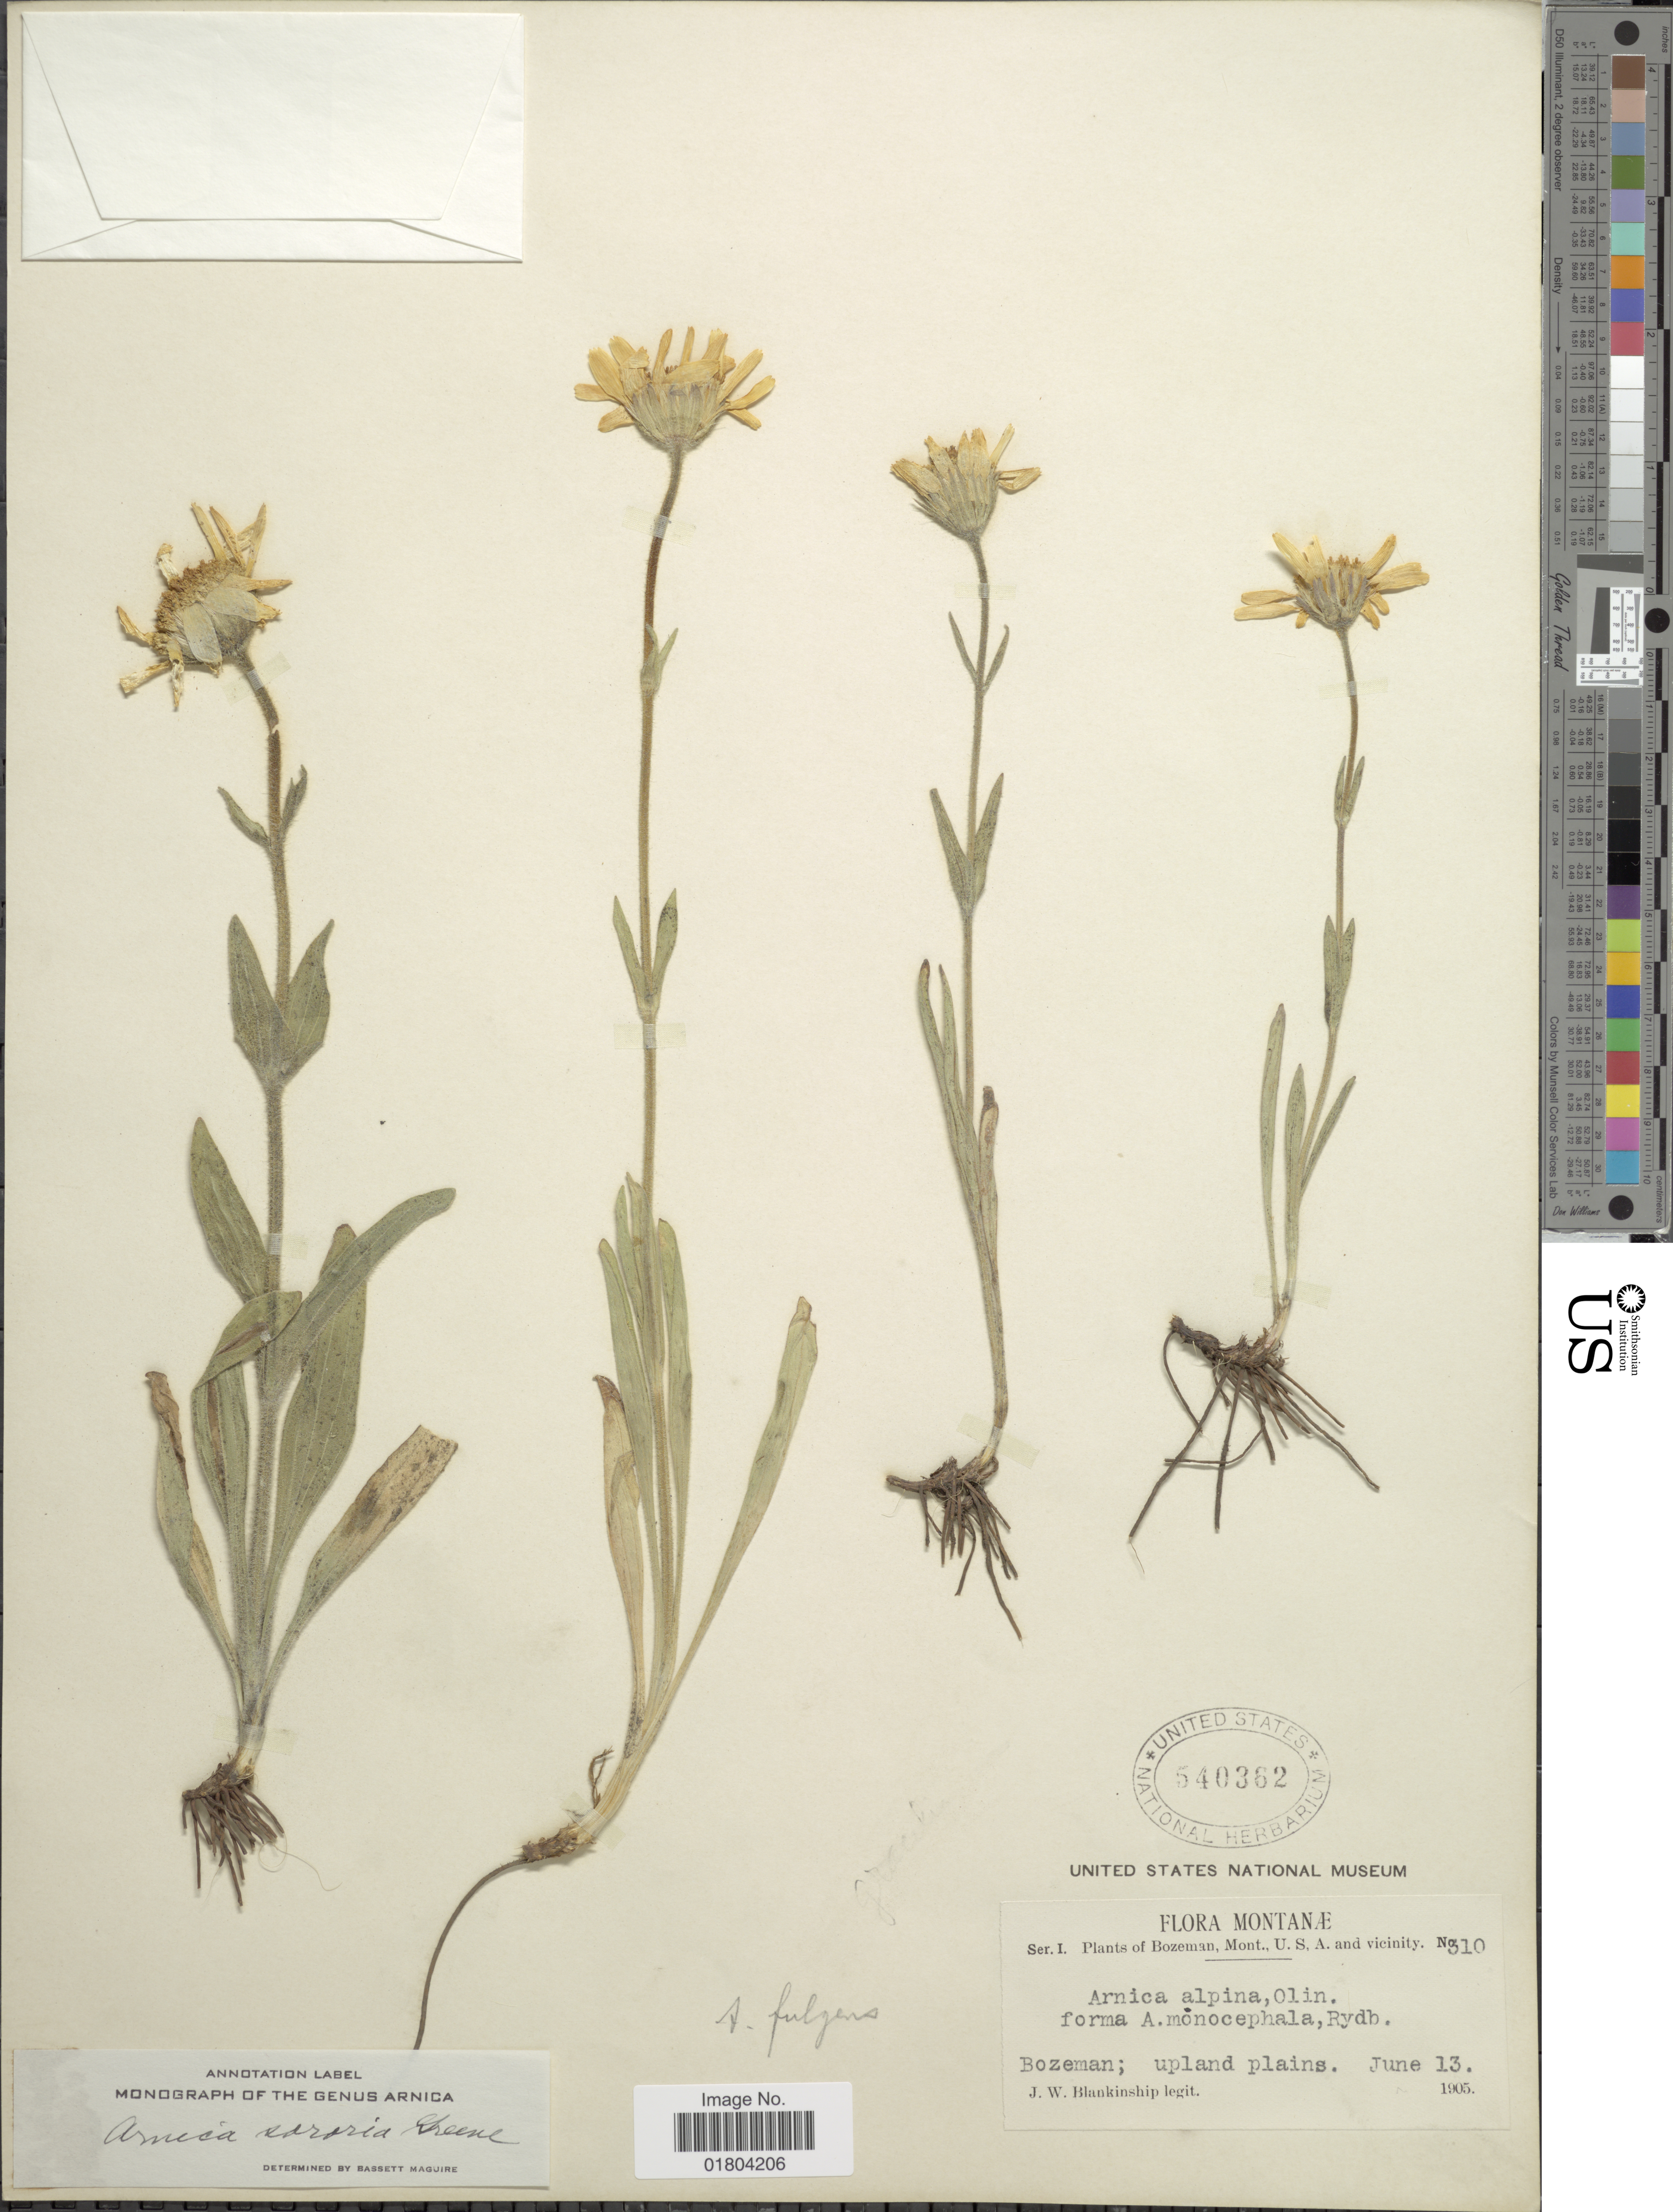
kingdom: Plantae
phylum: Tracheophyta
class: Magnoliopsida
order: Asterales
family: Asteraceae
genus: Arnica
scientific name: Arnica sororia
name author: Greene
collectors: J. W. Blankinship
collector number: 310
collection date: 1905-06-13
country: United States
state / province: Montana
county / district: Gallatin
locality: Bozeman, Bozeman; upland plains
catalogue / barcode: US 540362